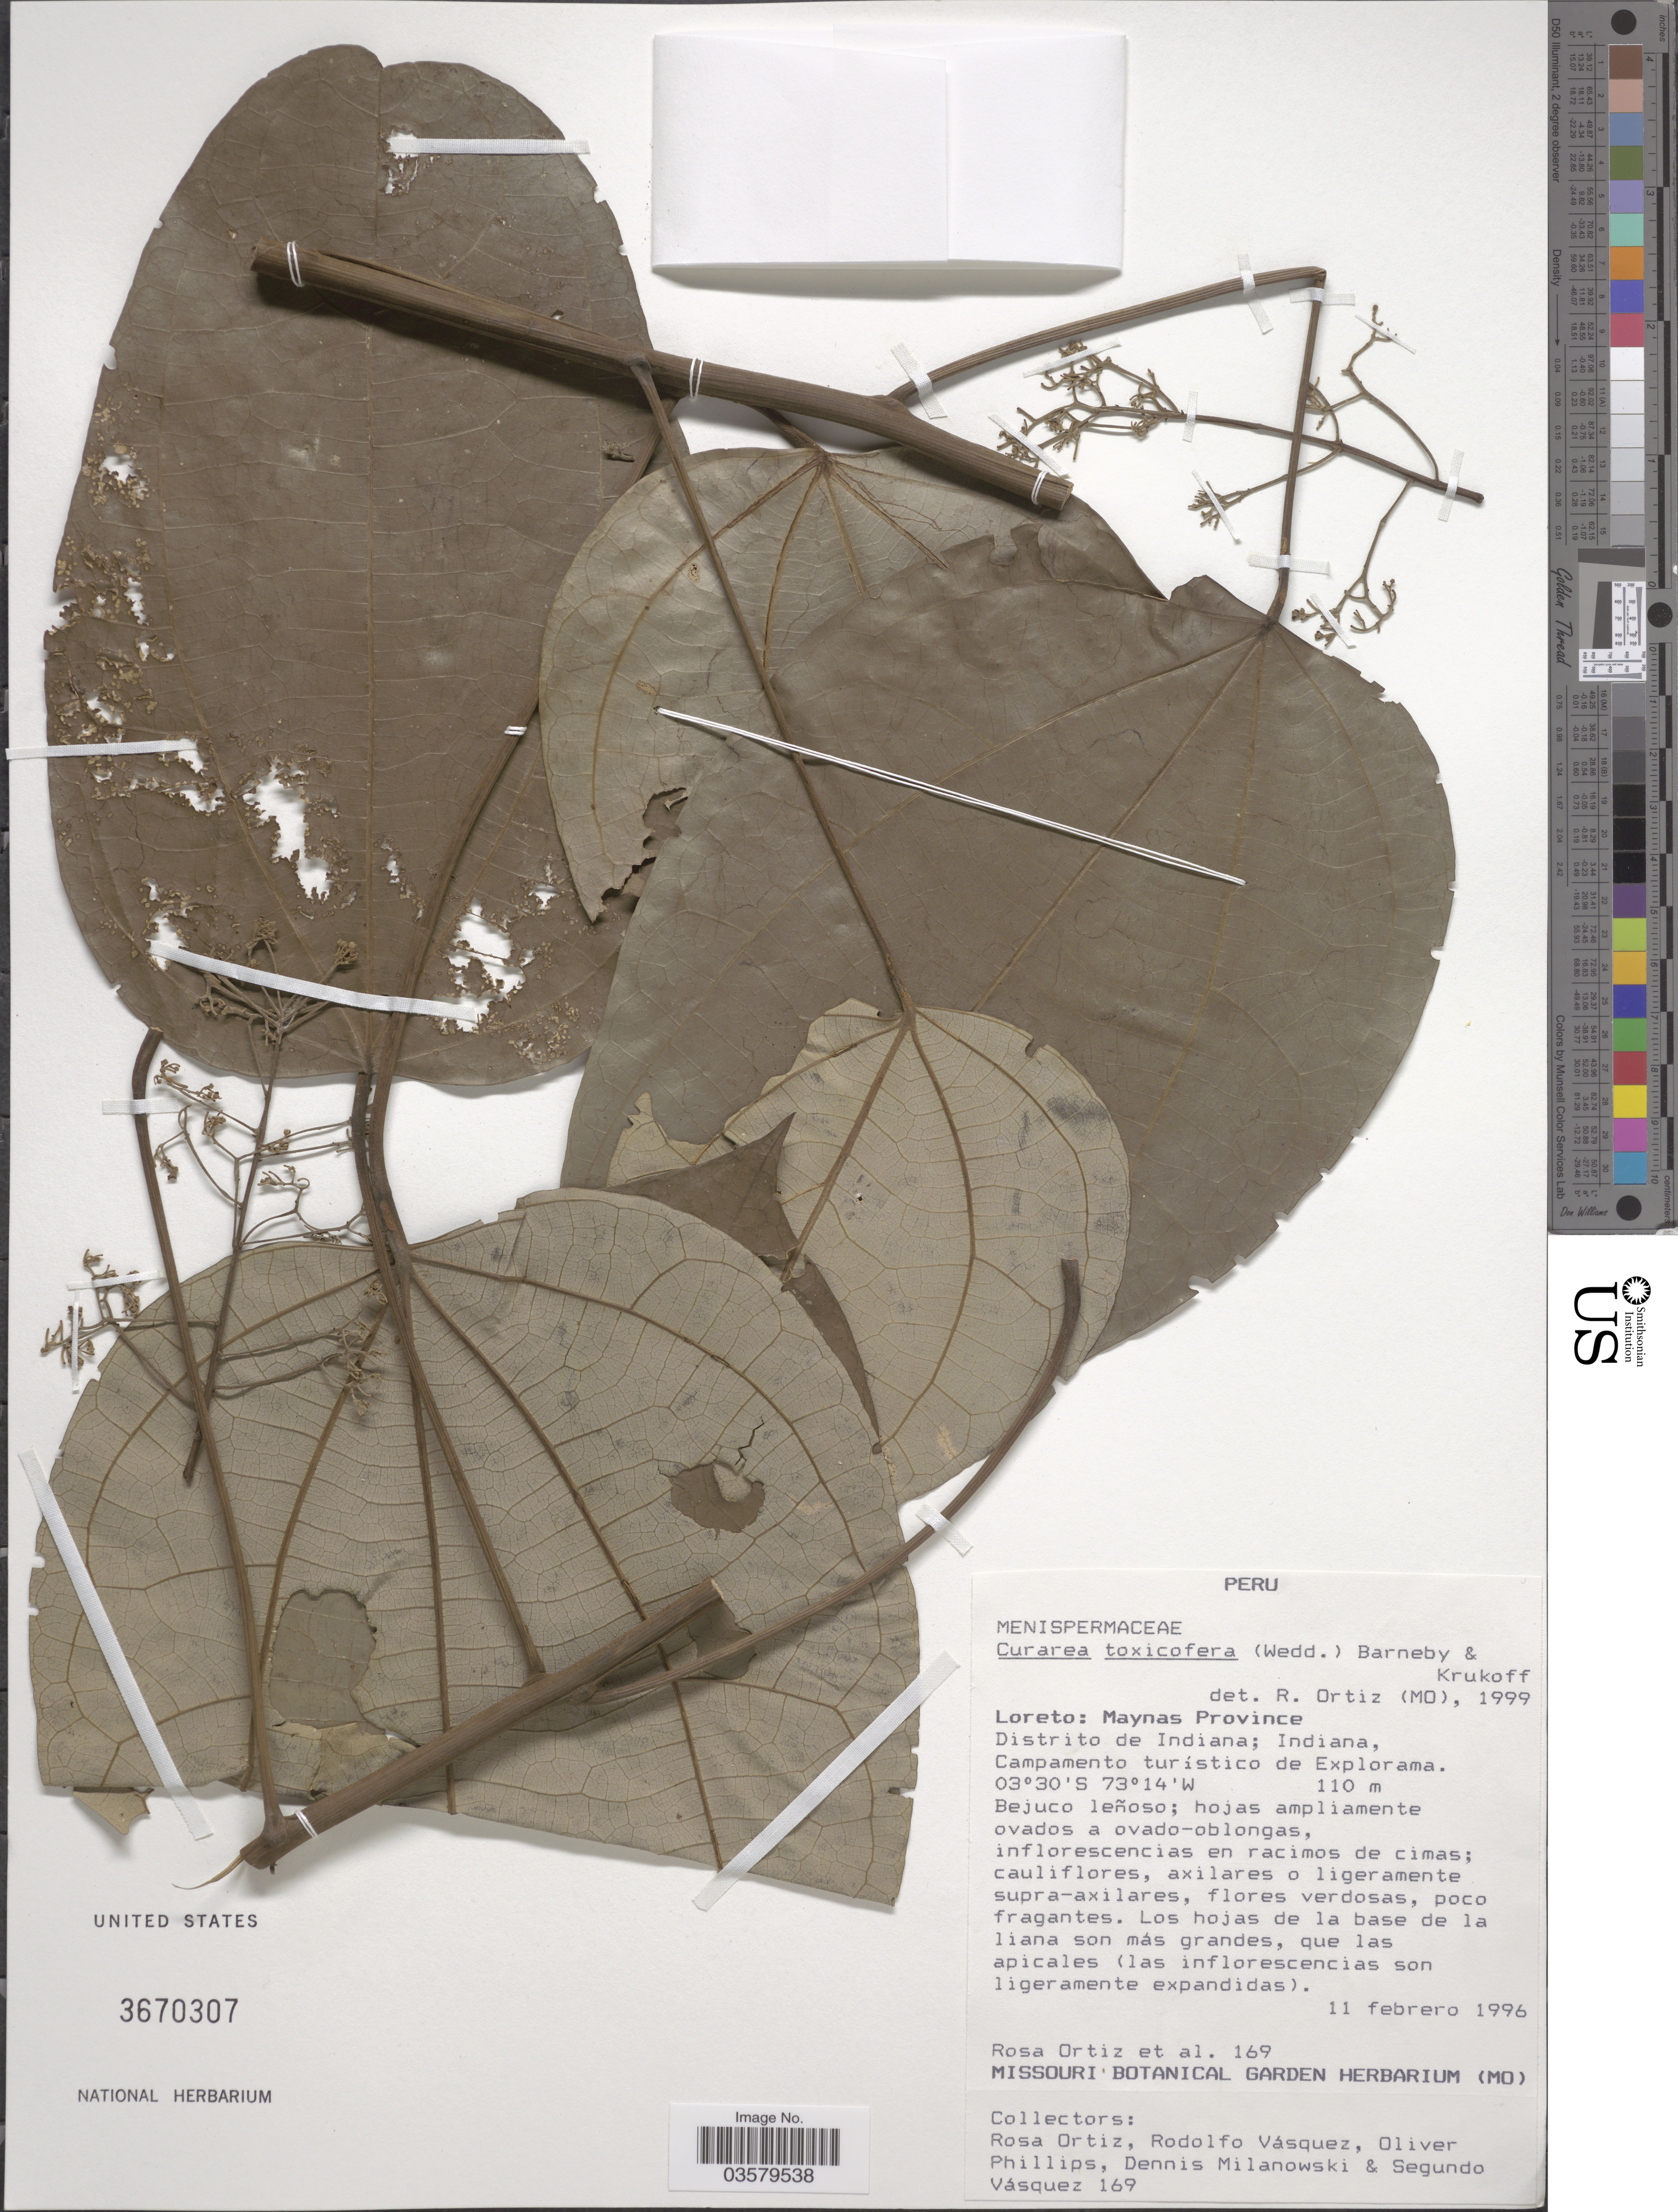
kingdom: Plantae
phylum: Tracheophyta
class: Magnoliopsida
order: Ranunculales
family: Menispermaceae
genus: Curarea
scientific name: Curarea toxicofera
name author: (Wedd.) Barneby & Krukoff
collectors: R. Ortiz, R. Vásquez, O. Phillips, D. Milanowski & S. Vásquez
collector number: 169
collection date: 1996-02-11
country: Peru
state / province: Loreto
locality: Maynas Province. Distrito de Indiana; Indiana, Campamento turístico de Explorama.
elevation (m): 110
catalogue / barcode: US 3670307